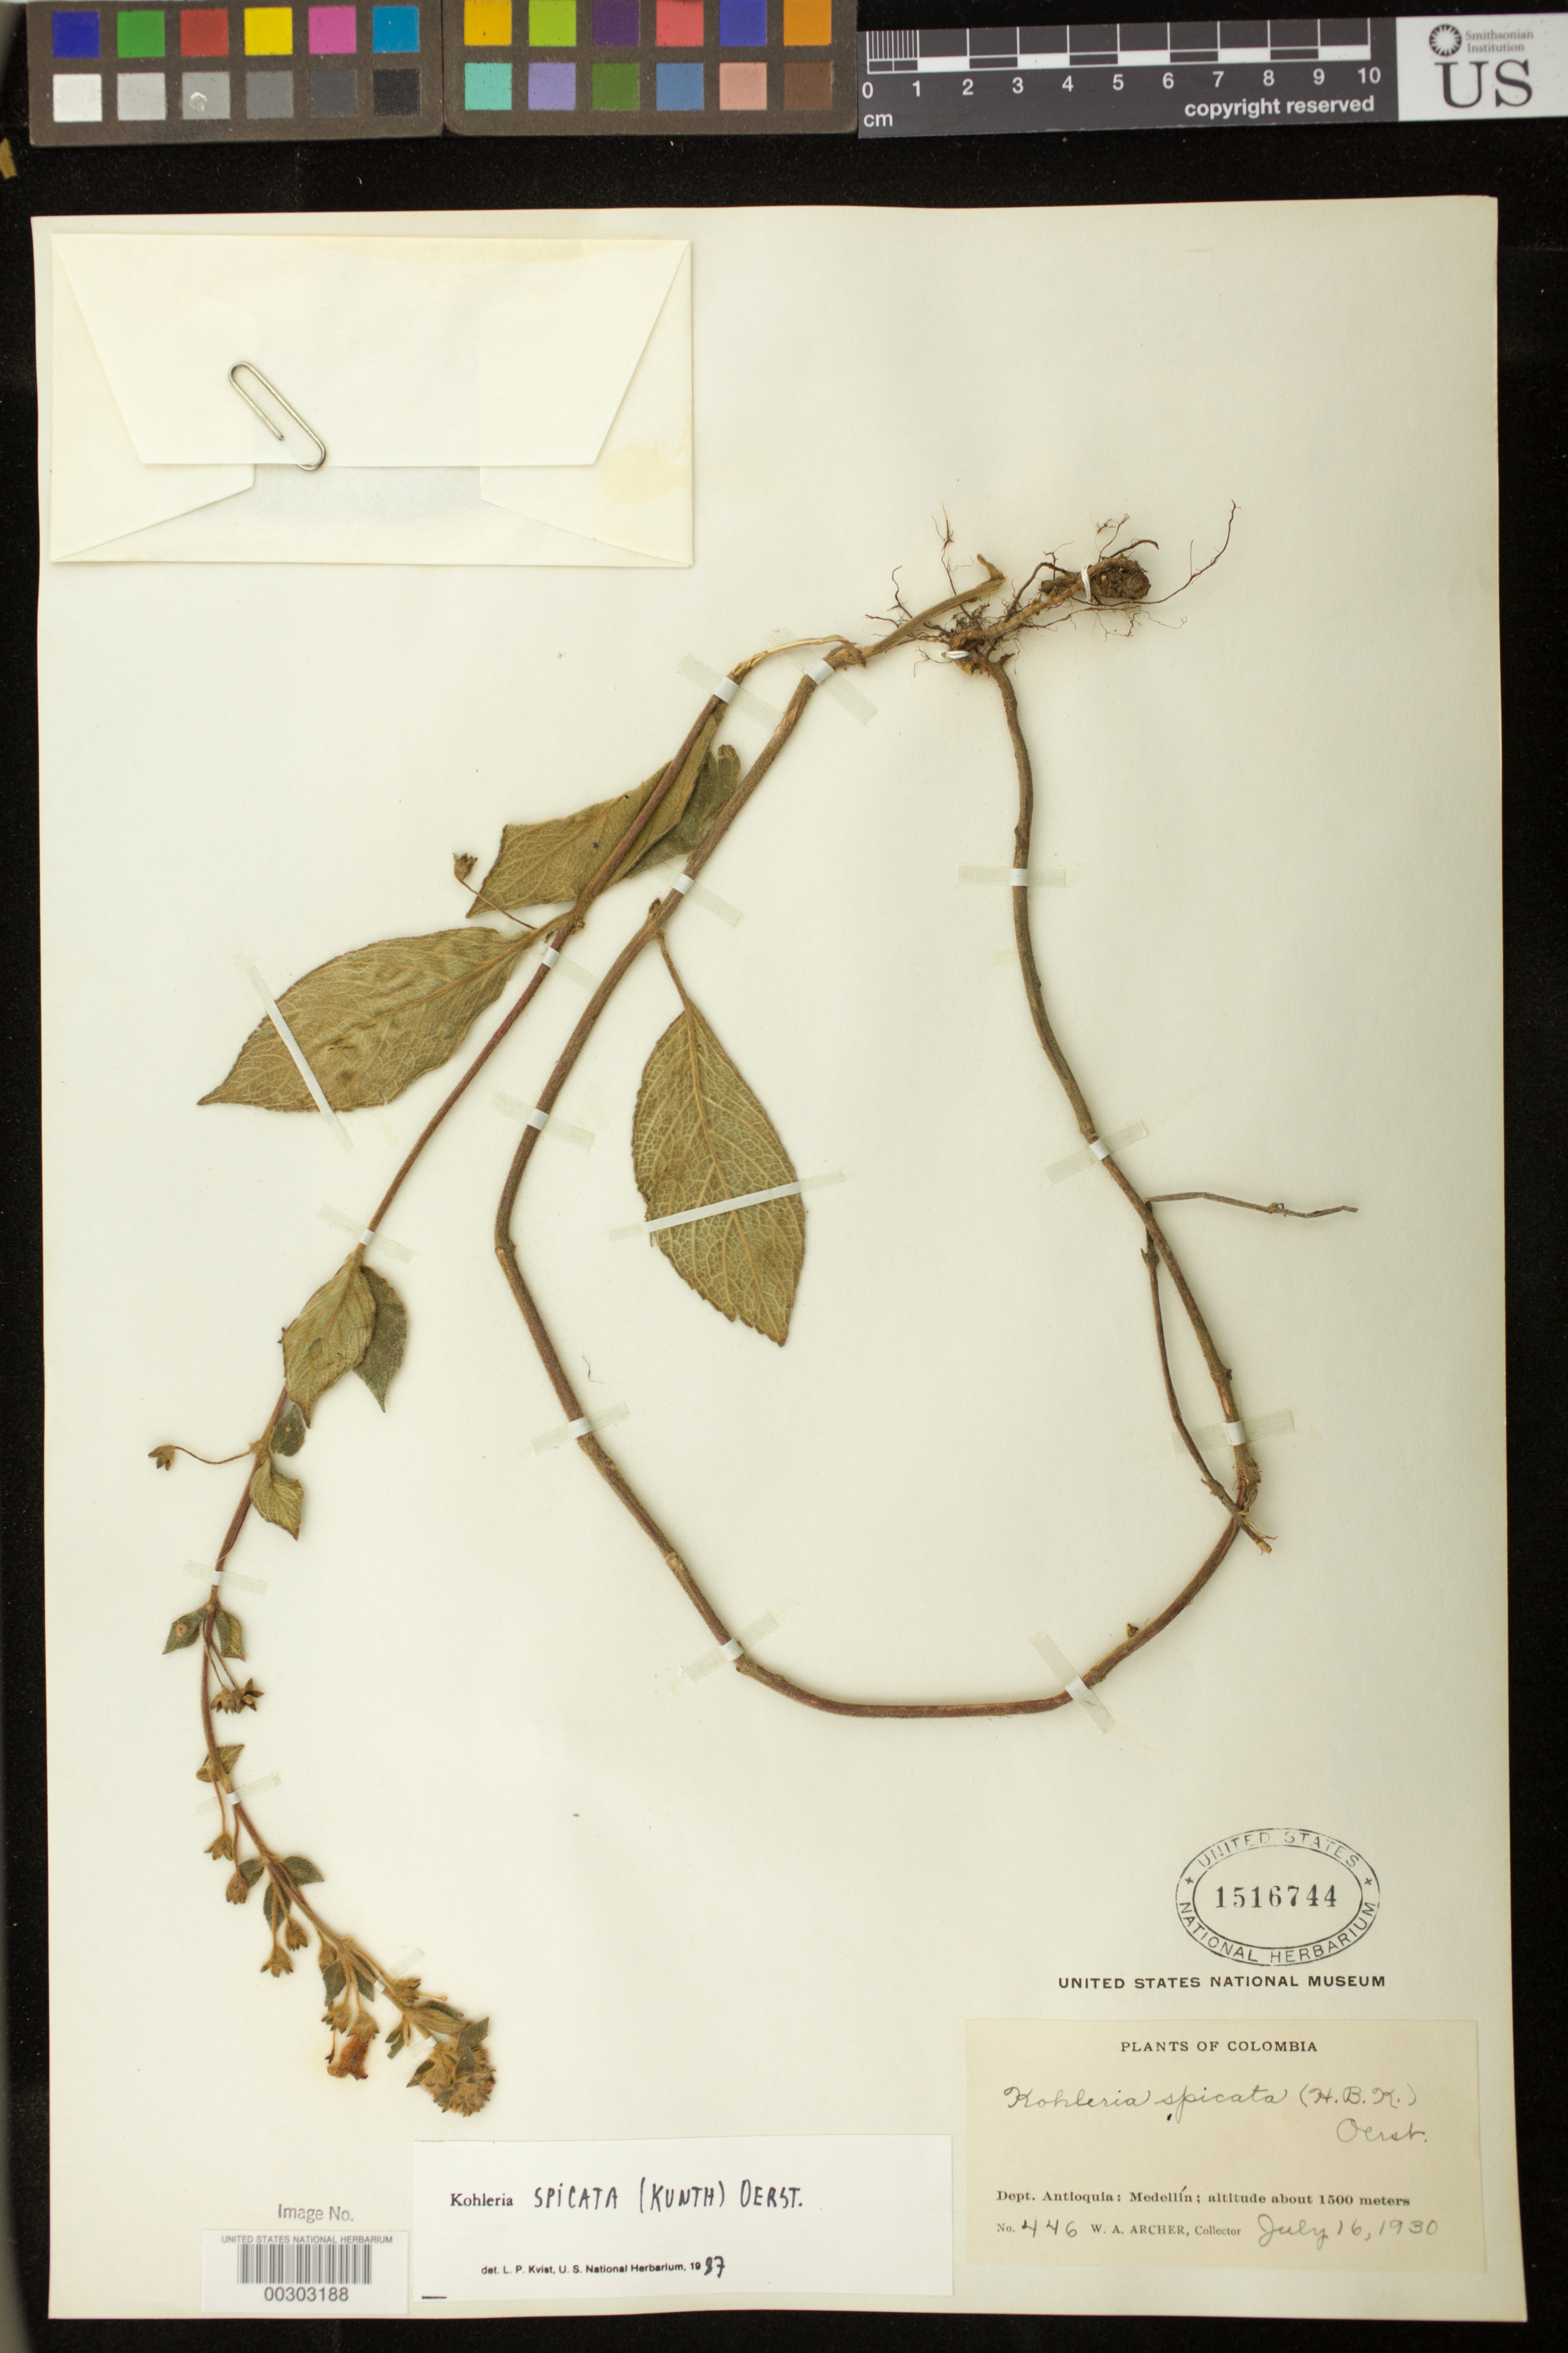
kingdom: Plantae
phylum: Tracheophyta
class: Magnoliopsida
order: Lamiales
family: Gesneriaceae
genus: Kohleria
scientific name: Kohleria spicata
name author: (Kunth) Oerst.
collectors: A. W. Archer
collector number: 446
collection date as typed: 16 Jul 1930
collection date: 1930-07-16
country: Colombia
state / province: Antioquia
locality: Medellin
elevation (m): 1500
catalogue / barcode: US 1516744